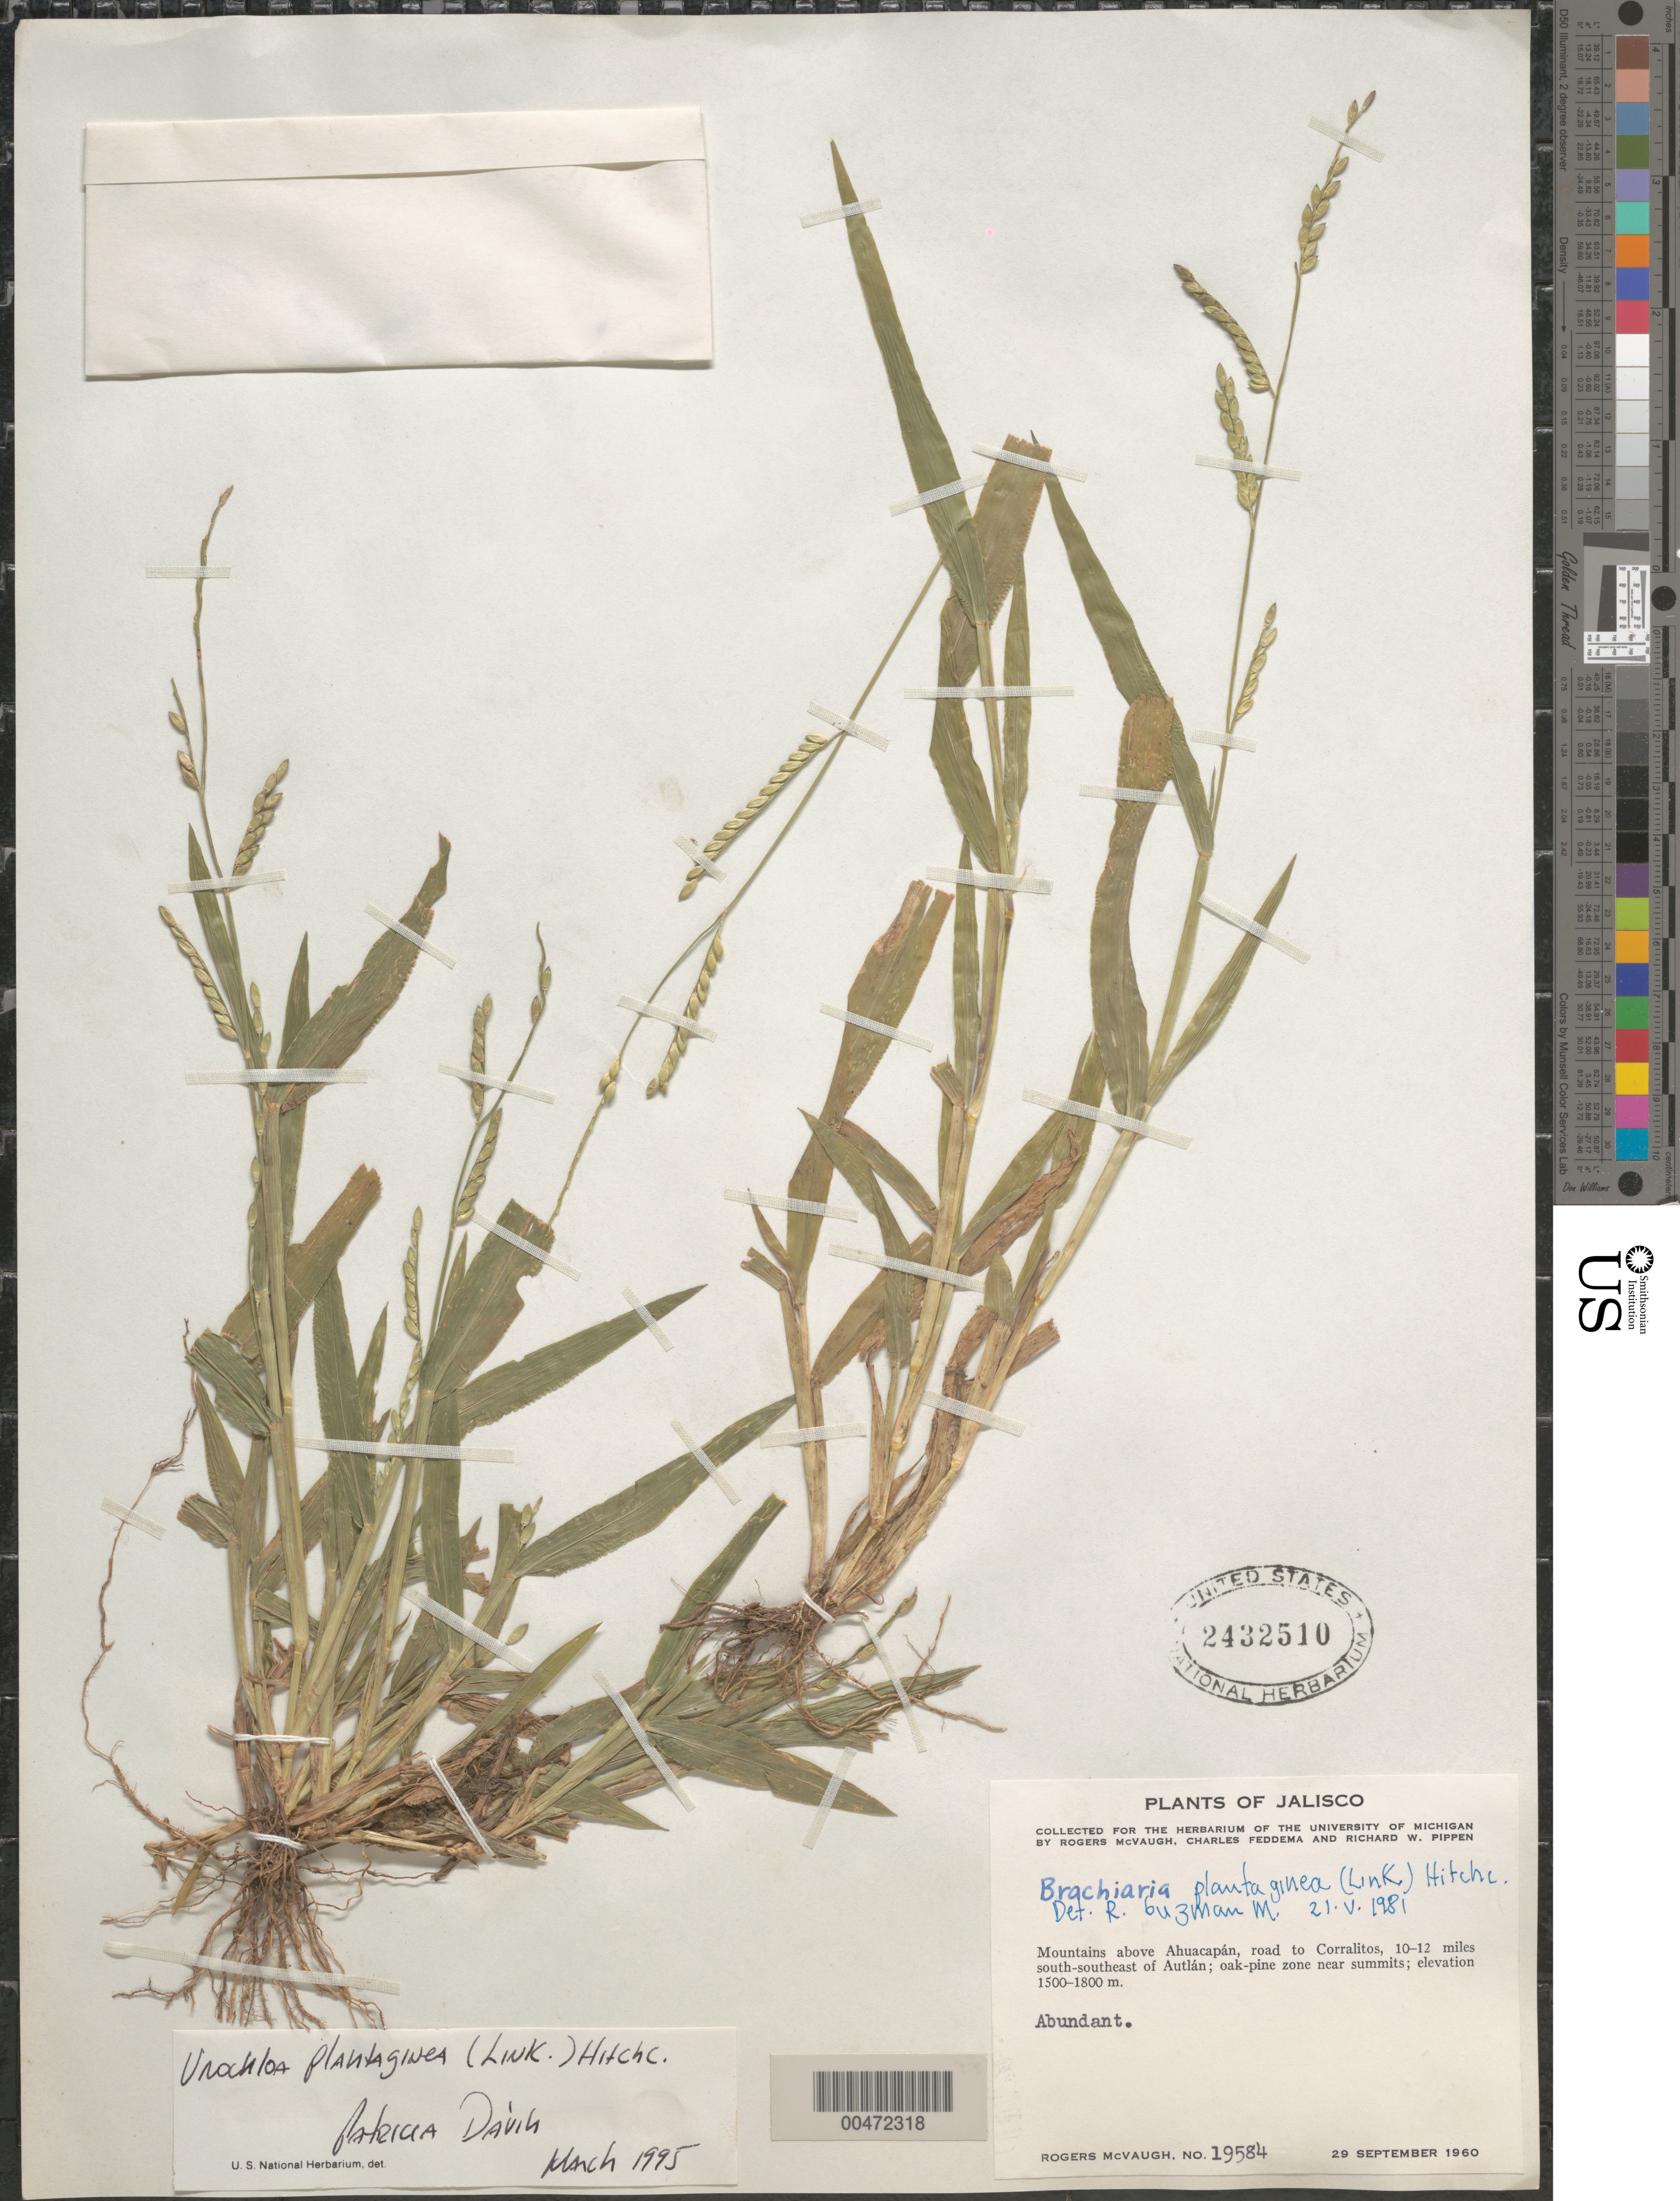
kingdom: Plantae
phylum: Tracheophyta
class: Liliopsida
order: Poales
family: Poaceae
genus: Urochloa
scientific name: Urochloa plantiginea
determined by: Dávila, P. D.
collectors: R. McVaugh, C. Feddema & R. W. Pippen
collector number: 19584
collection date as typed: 29 Sep 1960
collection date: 1960-09-29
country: Mexico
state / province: Jalisco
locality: Mts above Ahuacapán, rd to Corralitos, 10-12 mi SSE of Autlán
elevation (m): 1500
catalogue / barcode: US 2432510